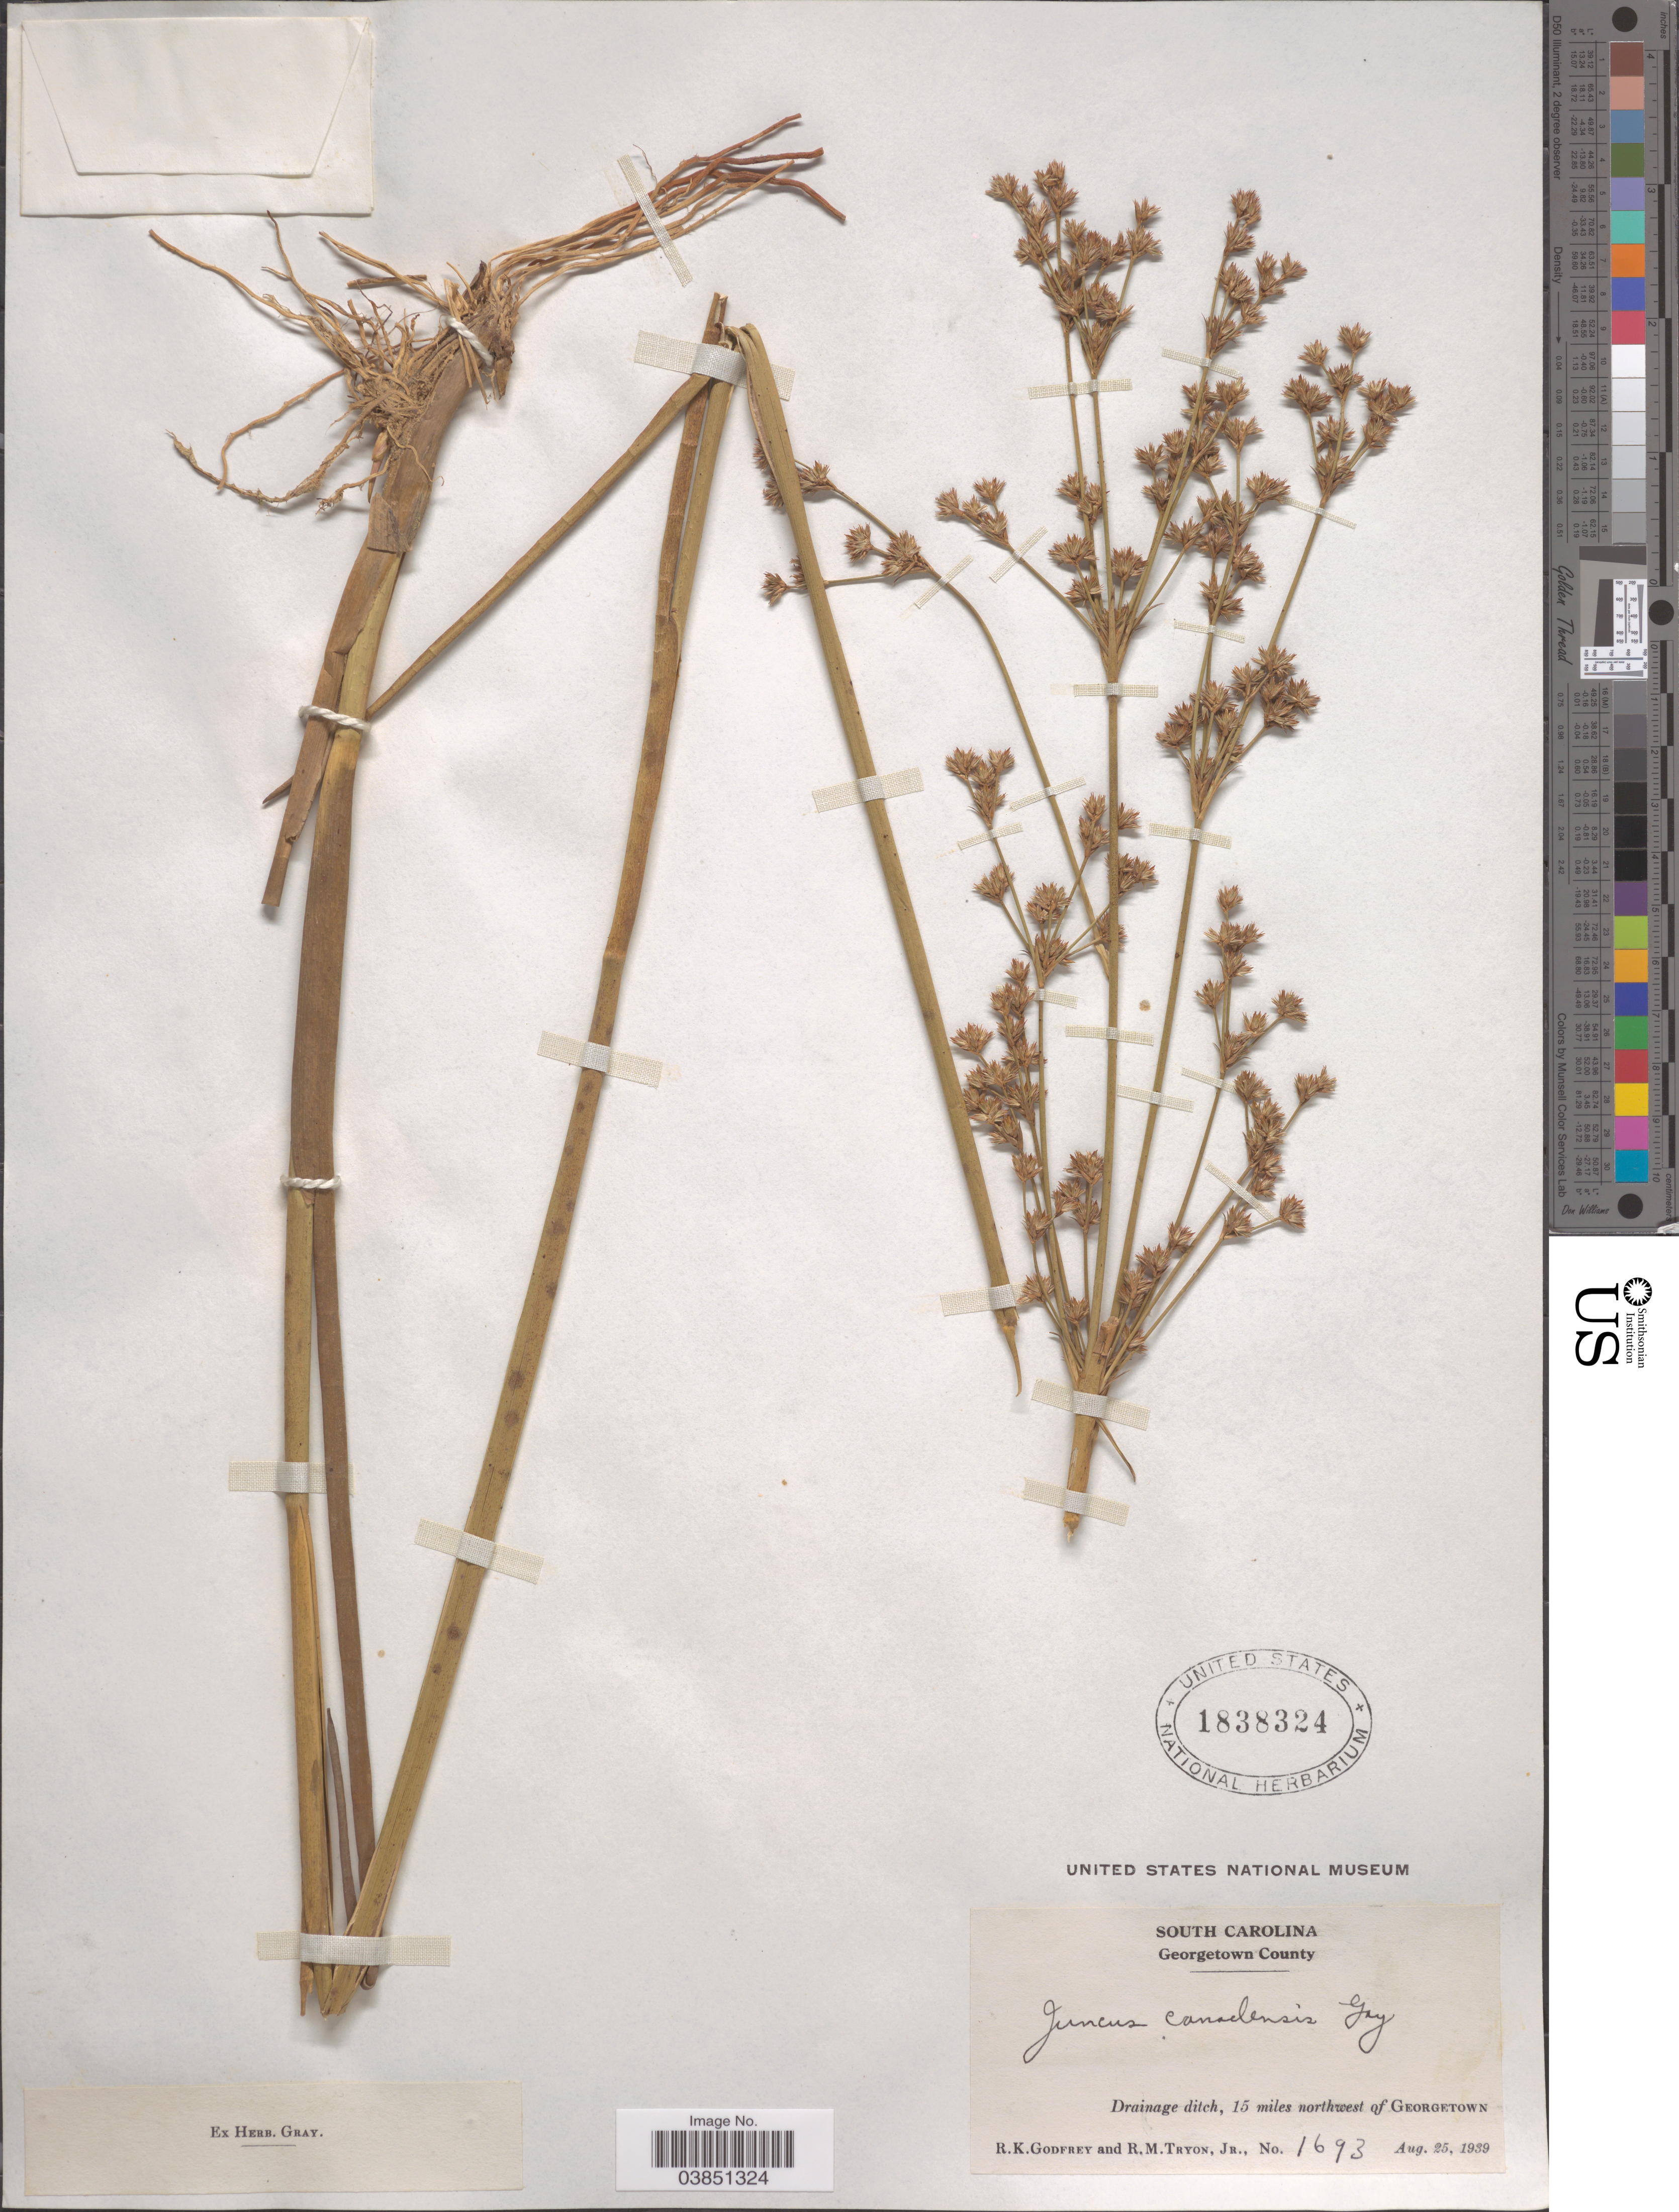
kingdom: Plantae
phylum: Tracheophyta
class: Liliopsida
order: Poales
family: Juncaceae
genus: Juncus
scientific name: Juncus canadensis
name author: J. Gay ex Laharpe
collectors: R. K. Godfrey & R. Tyron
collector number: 1693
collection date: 1939-08-25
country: United States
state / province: South Carolina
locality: Georgetown County. Drainage ditch, 15 miles northwest of Georgetown.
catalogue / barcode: US 1838324